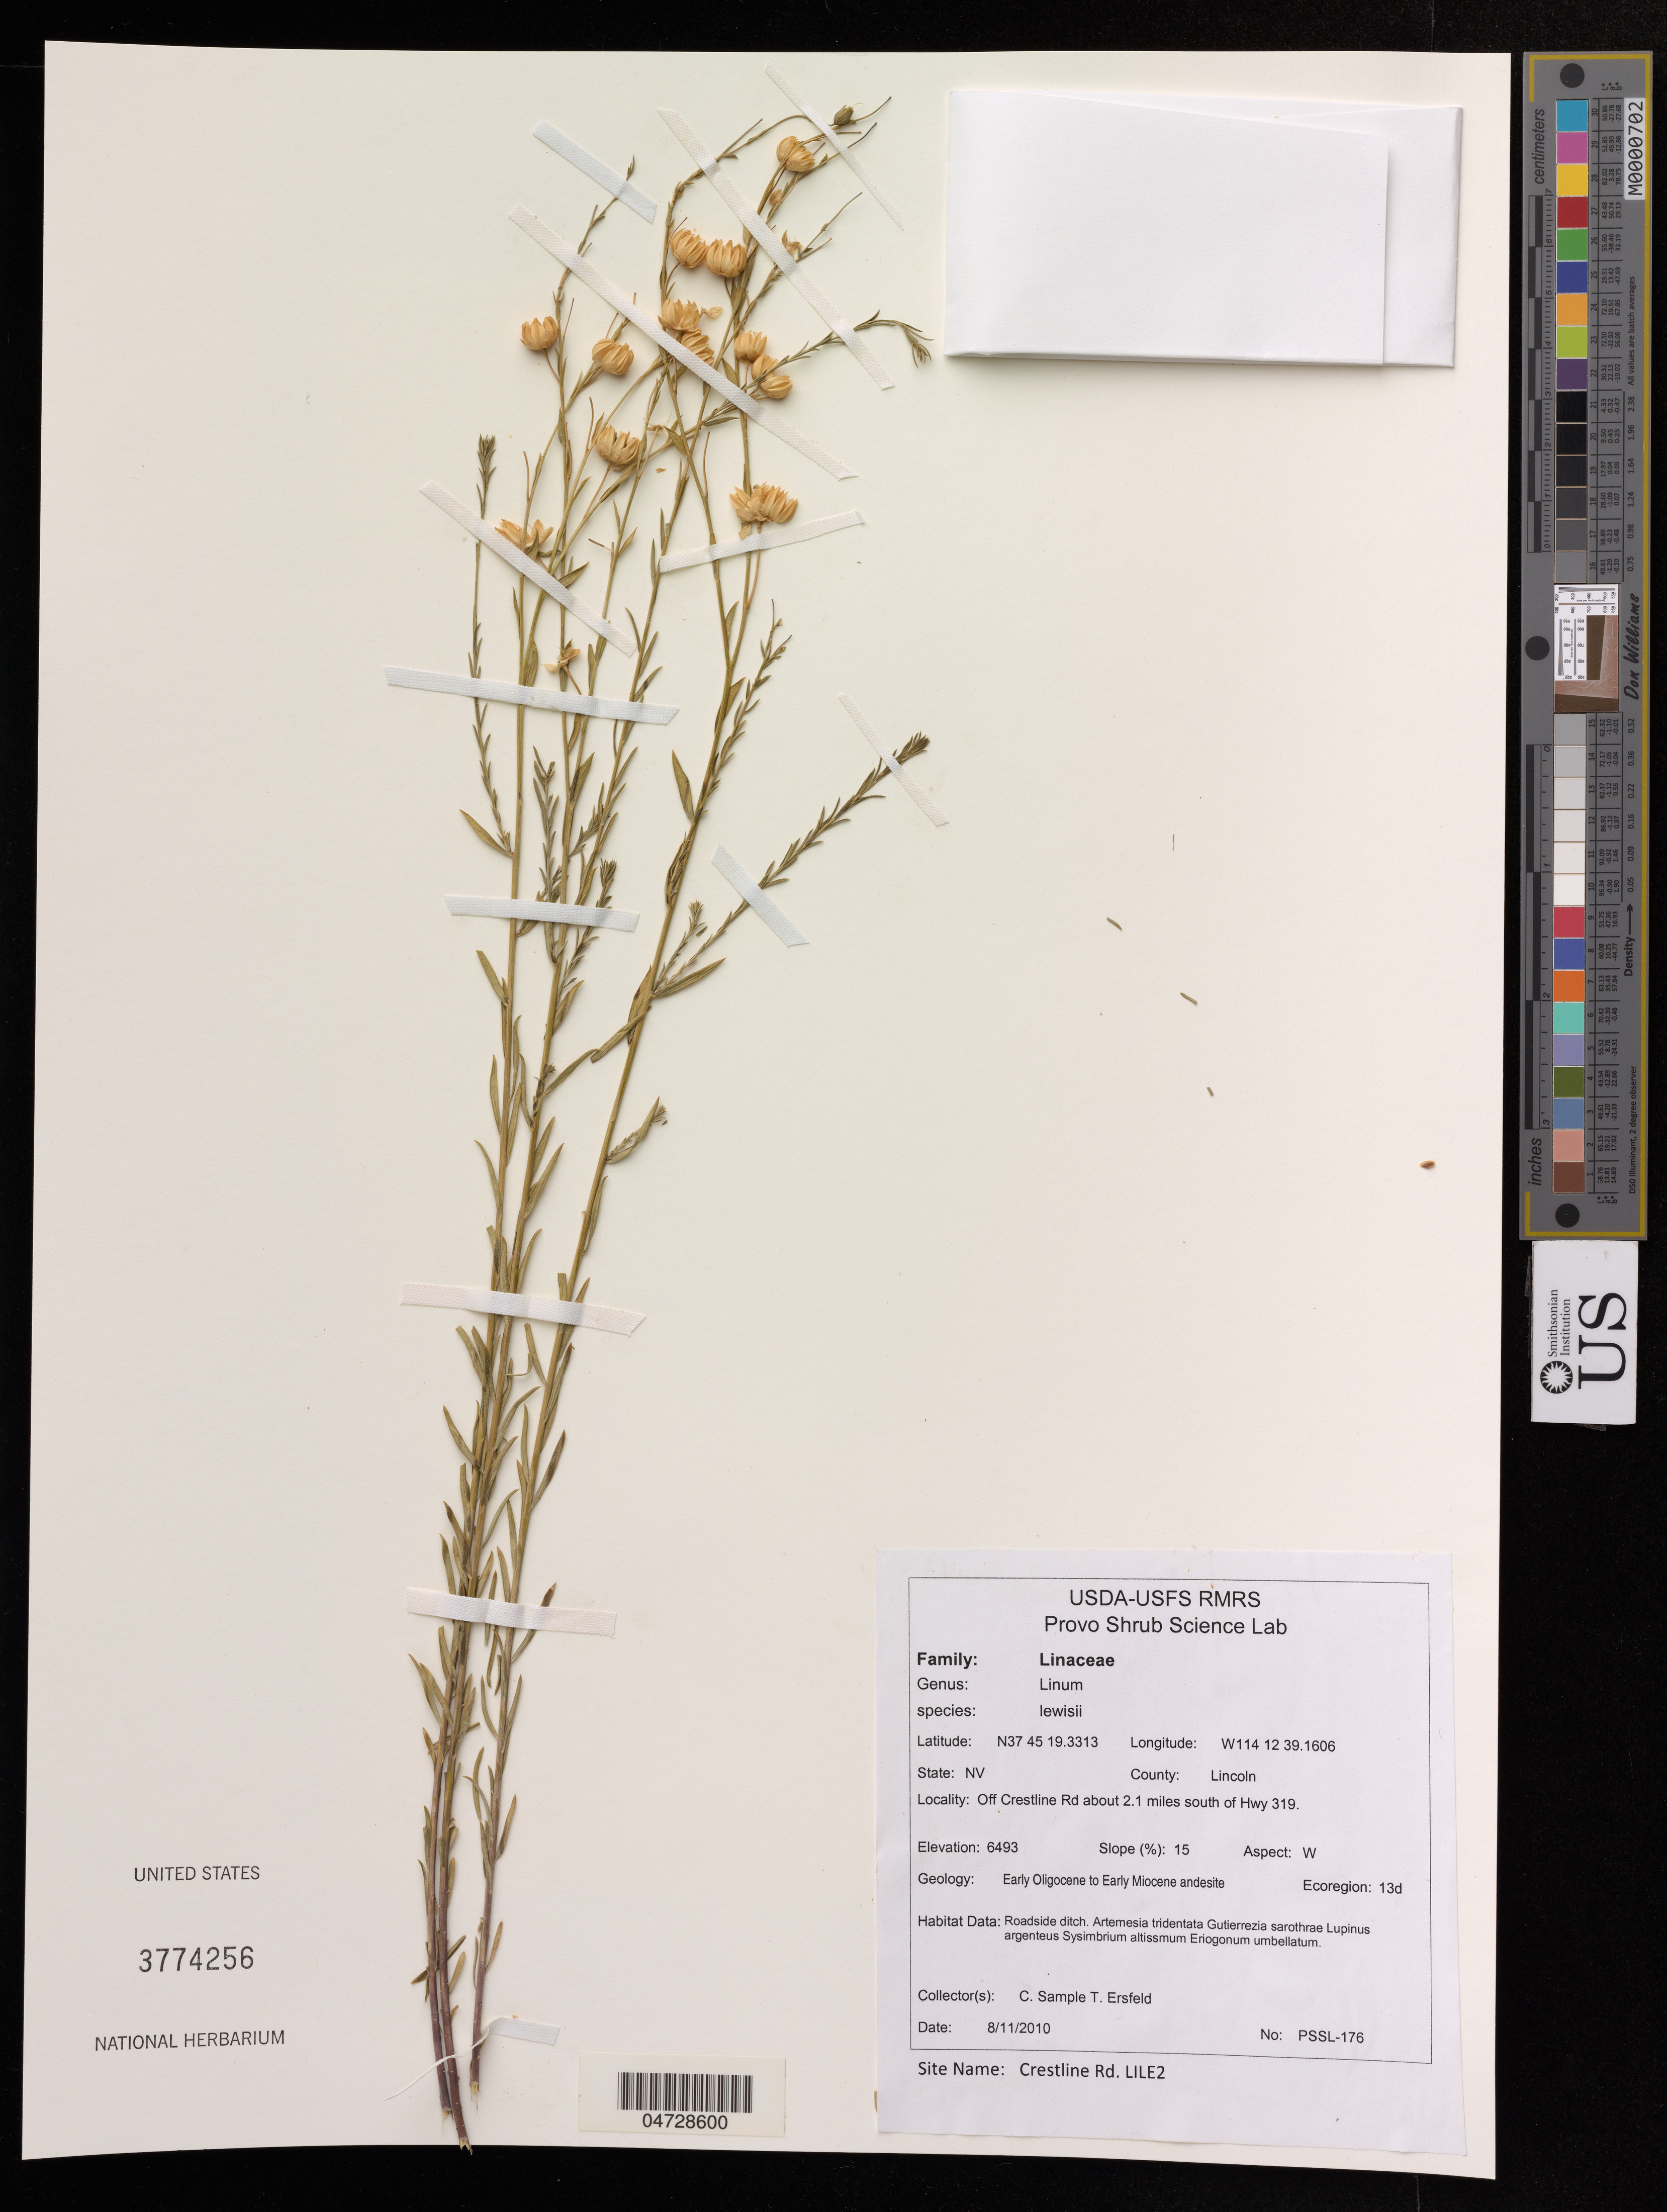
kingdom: Plantae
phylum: Tracheophyta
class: Magnoliopsida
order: Malpighiales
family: Linaceae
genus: Linum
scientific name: Linum lewisii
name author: Pursh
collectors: C. Sample & T. Ersfeld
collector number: PSSL-176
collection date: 2010-11-08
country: United States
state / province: Nevada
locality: County: Lincoln. Off Crestline Rd about 2.1 miles south of Hwy 319.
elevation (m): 1979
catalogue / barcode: US 3774256